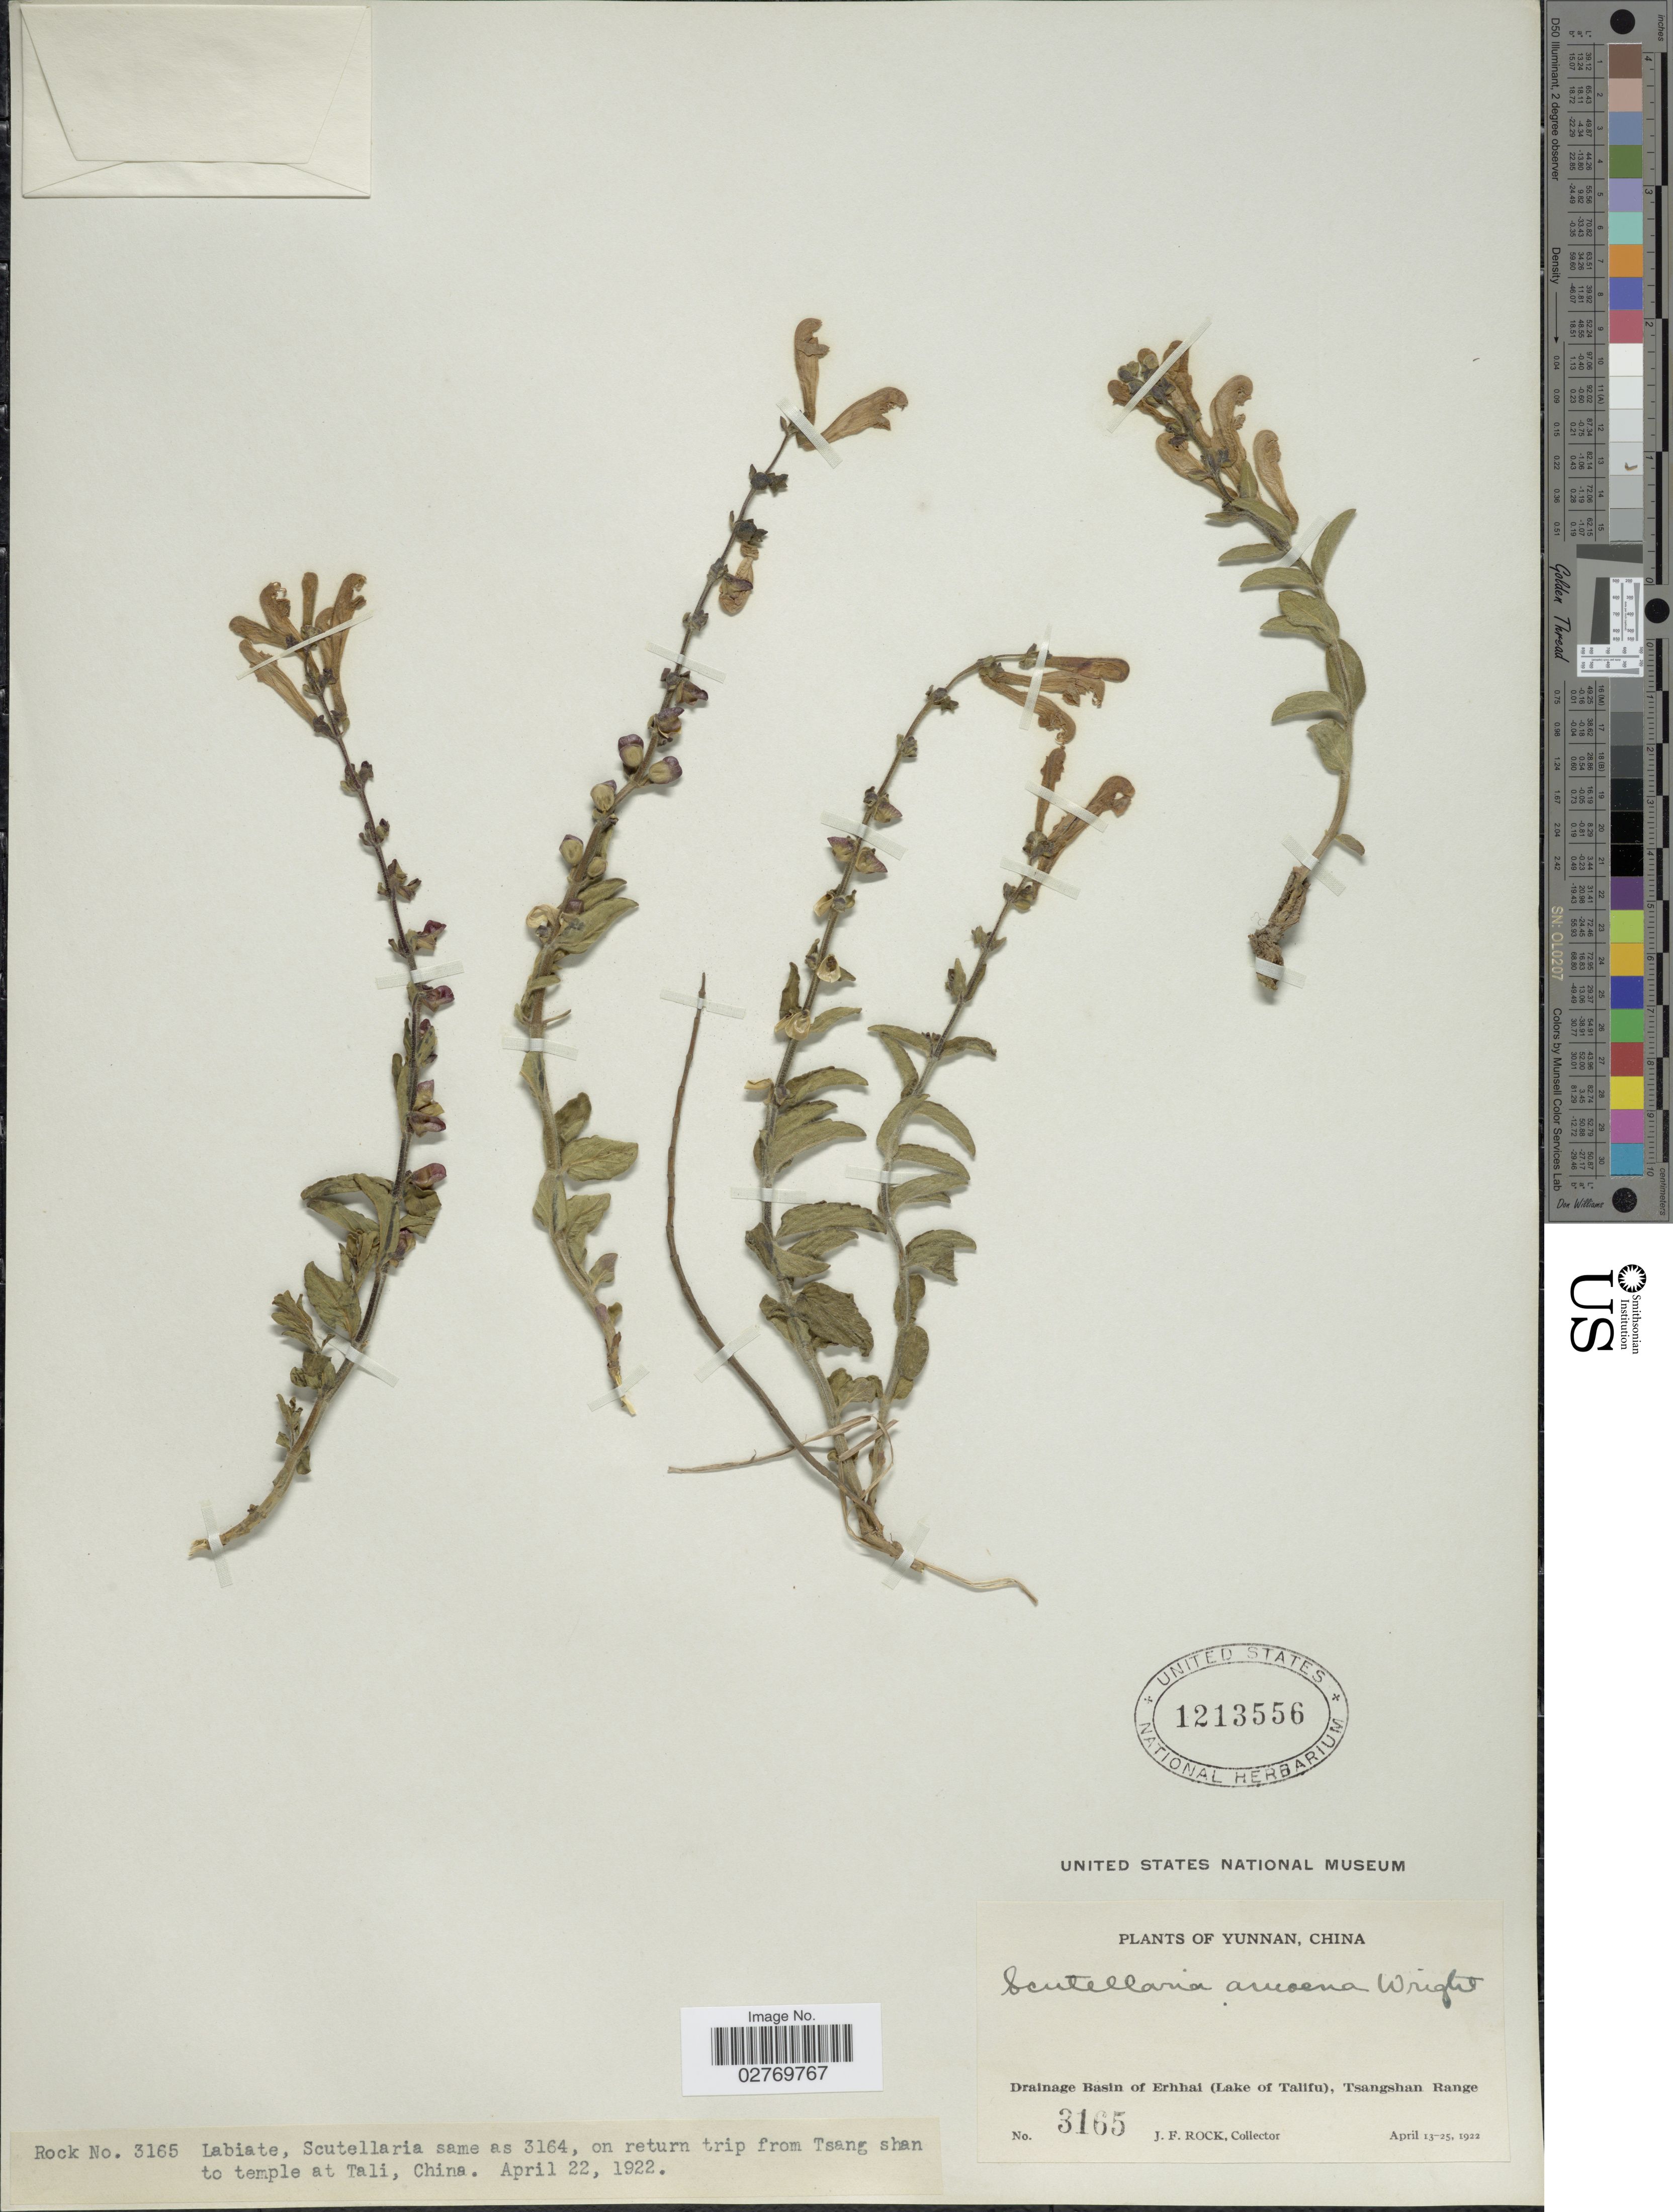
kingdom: Plantae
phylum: Tracheophyta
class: Magnoliopsida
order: Lamiales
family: Lamiaceae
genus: Scutellaria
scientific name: Scutellaria amoena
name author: C.H. Wright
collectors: J. Rock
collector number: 3165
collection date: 1922-04-22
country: China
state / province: Yunnan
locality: Drainage Basin of Erhhai (Lake of Talifu), Tsangshan Range.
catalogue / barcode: US 1213556